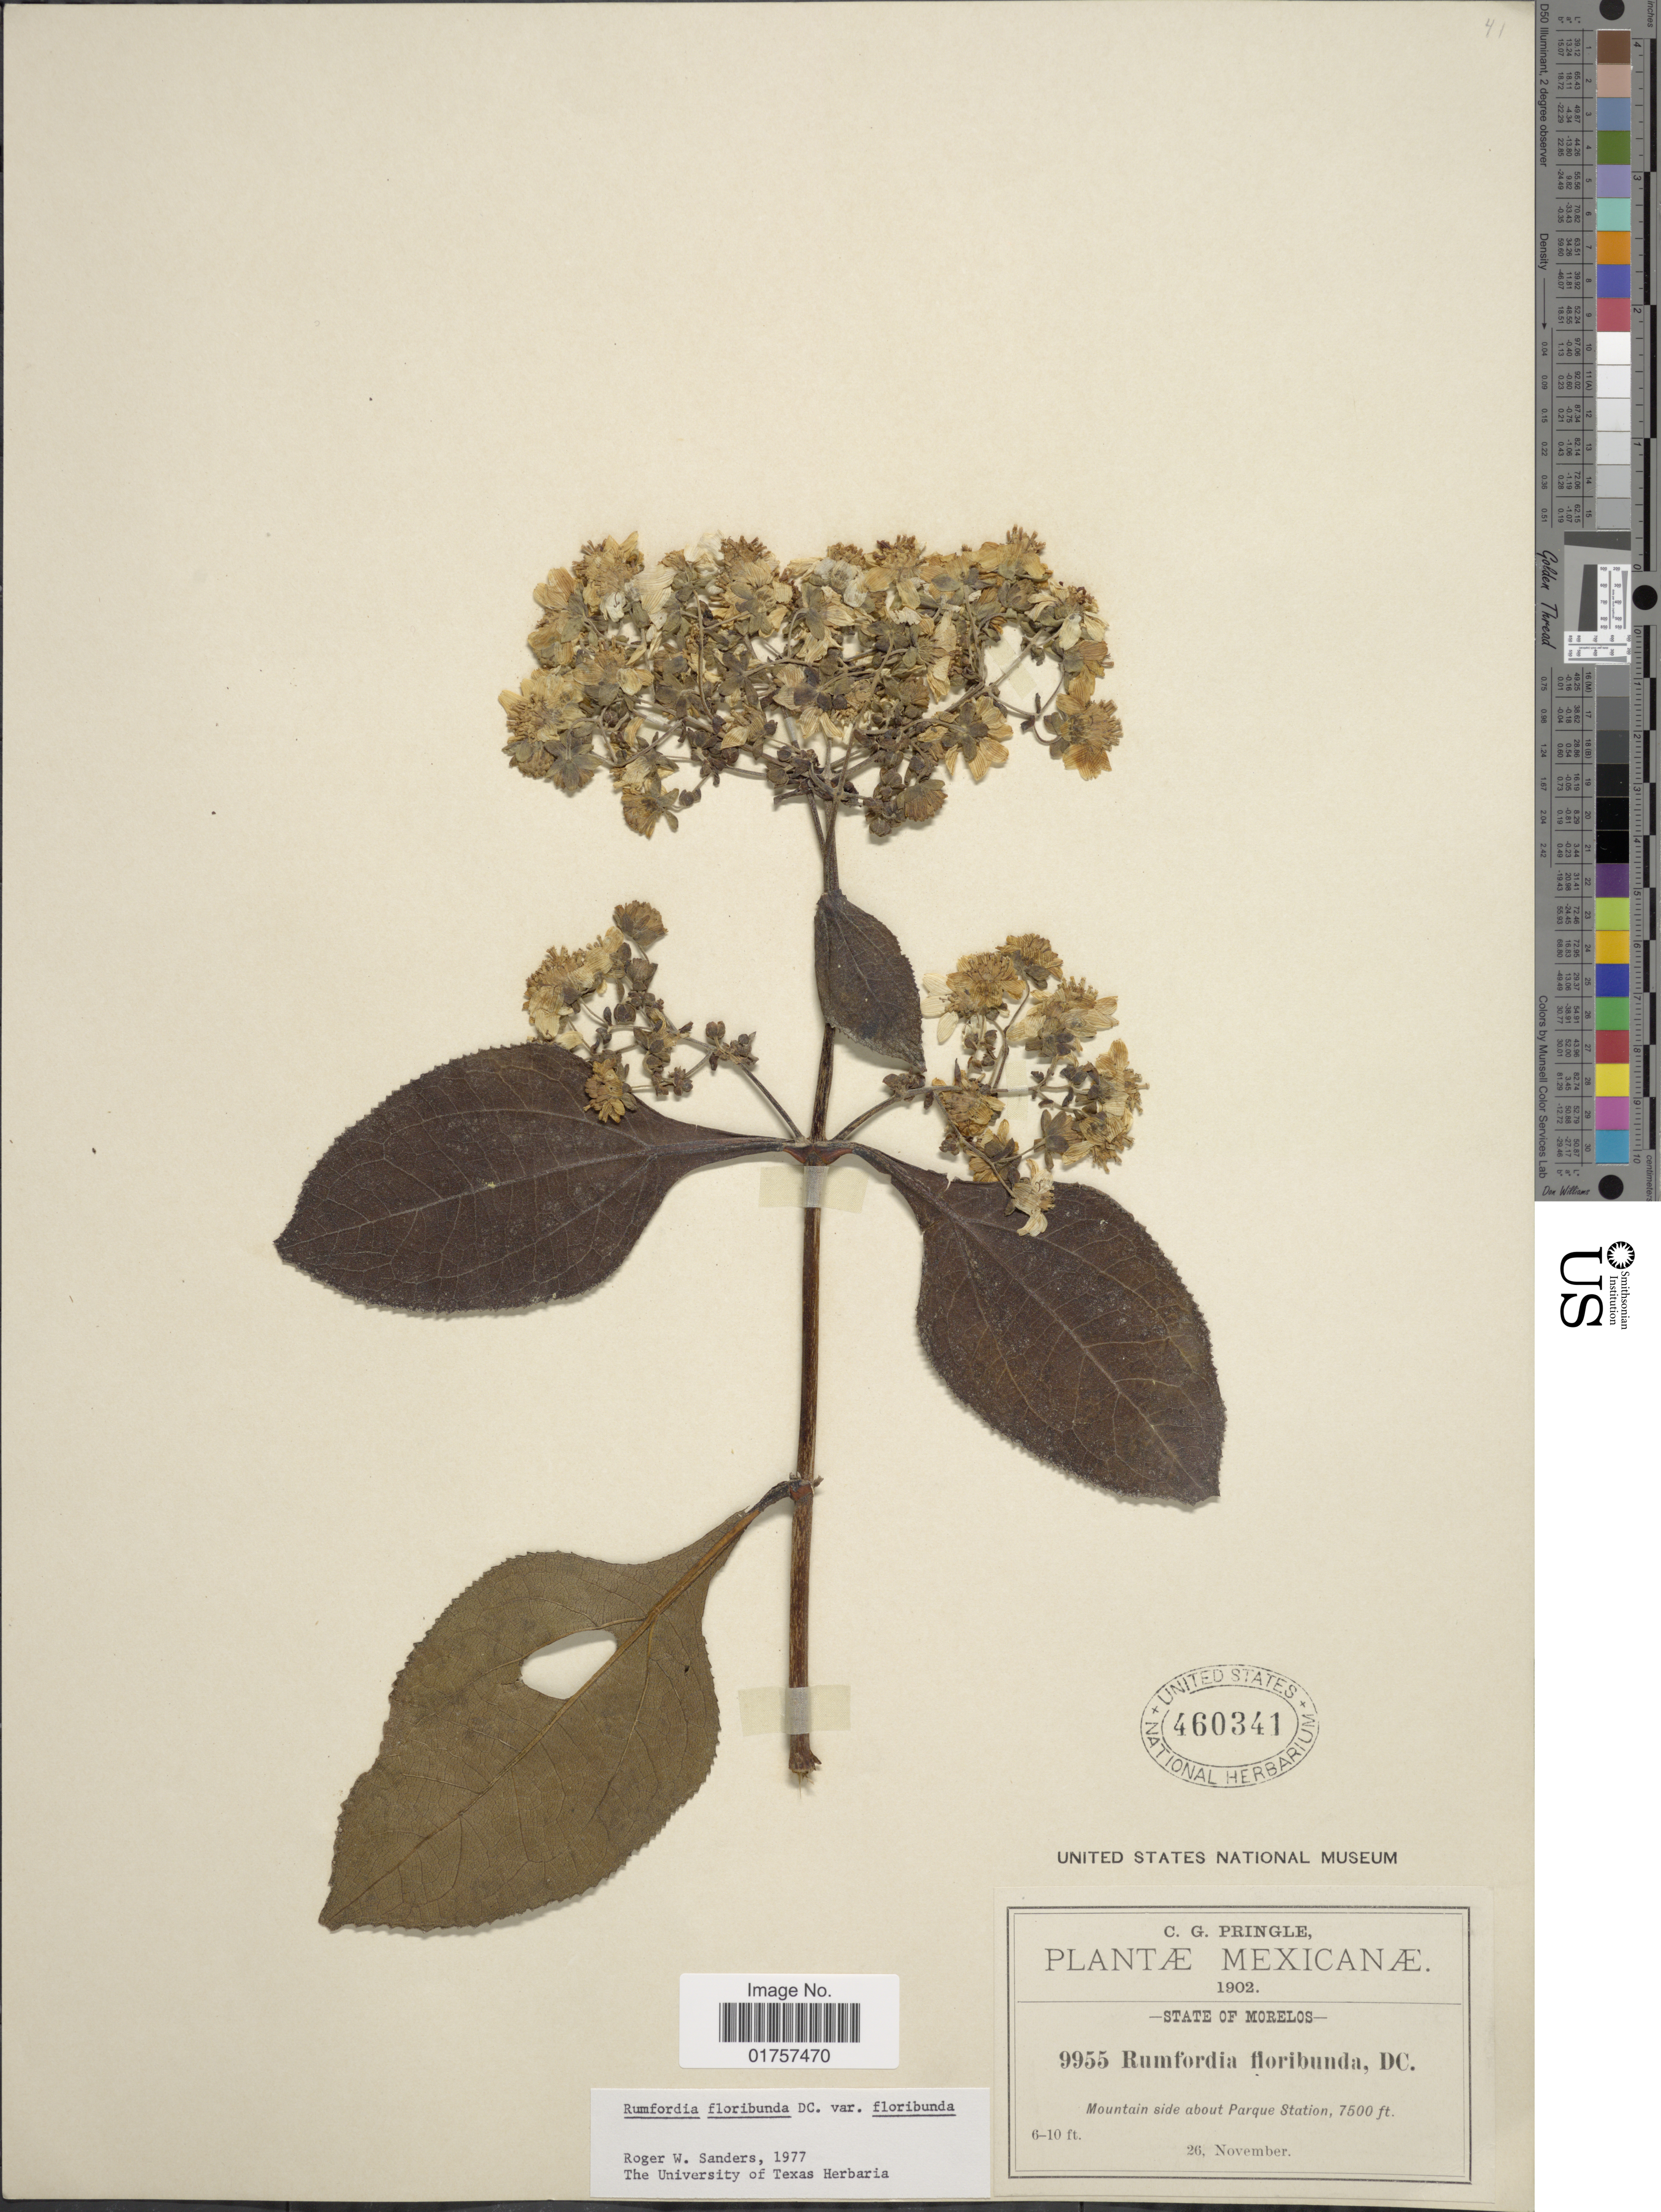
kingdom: Plantae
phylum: Tracheophyta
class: Magnoliopsida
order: Asterales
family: Asteraceae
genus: Rumfordia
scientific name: Rumfordia floribunda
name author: DC.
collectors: C. G. Pringle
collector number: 9955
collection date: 1902-11-26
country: Mexico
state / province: Morelos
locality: about Parque Station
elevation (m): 2286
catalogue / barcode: US 460341